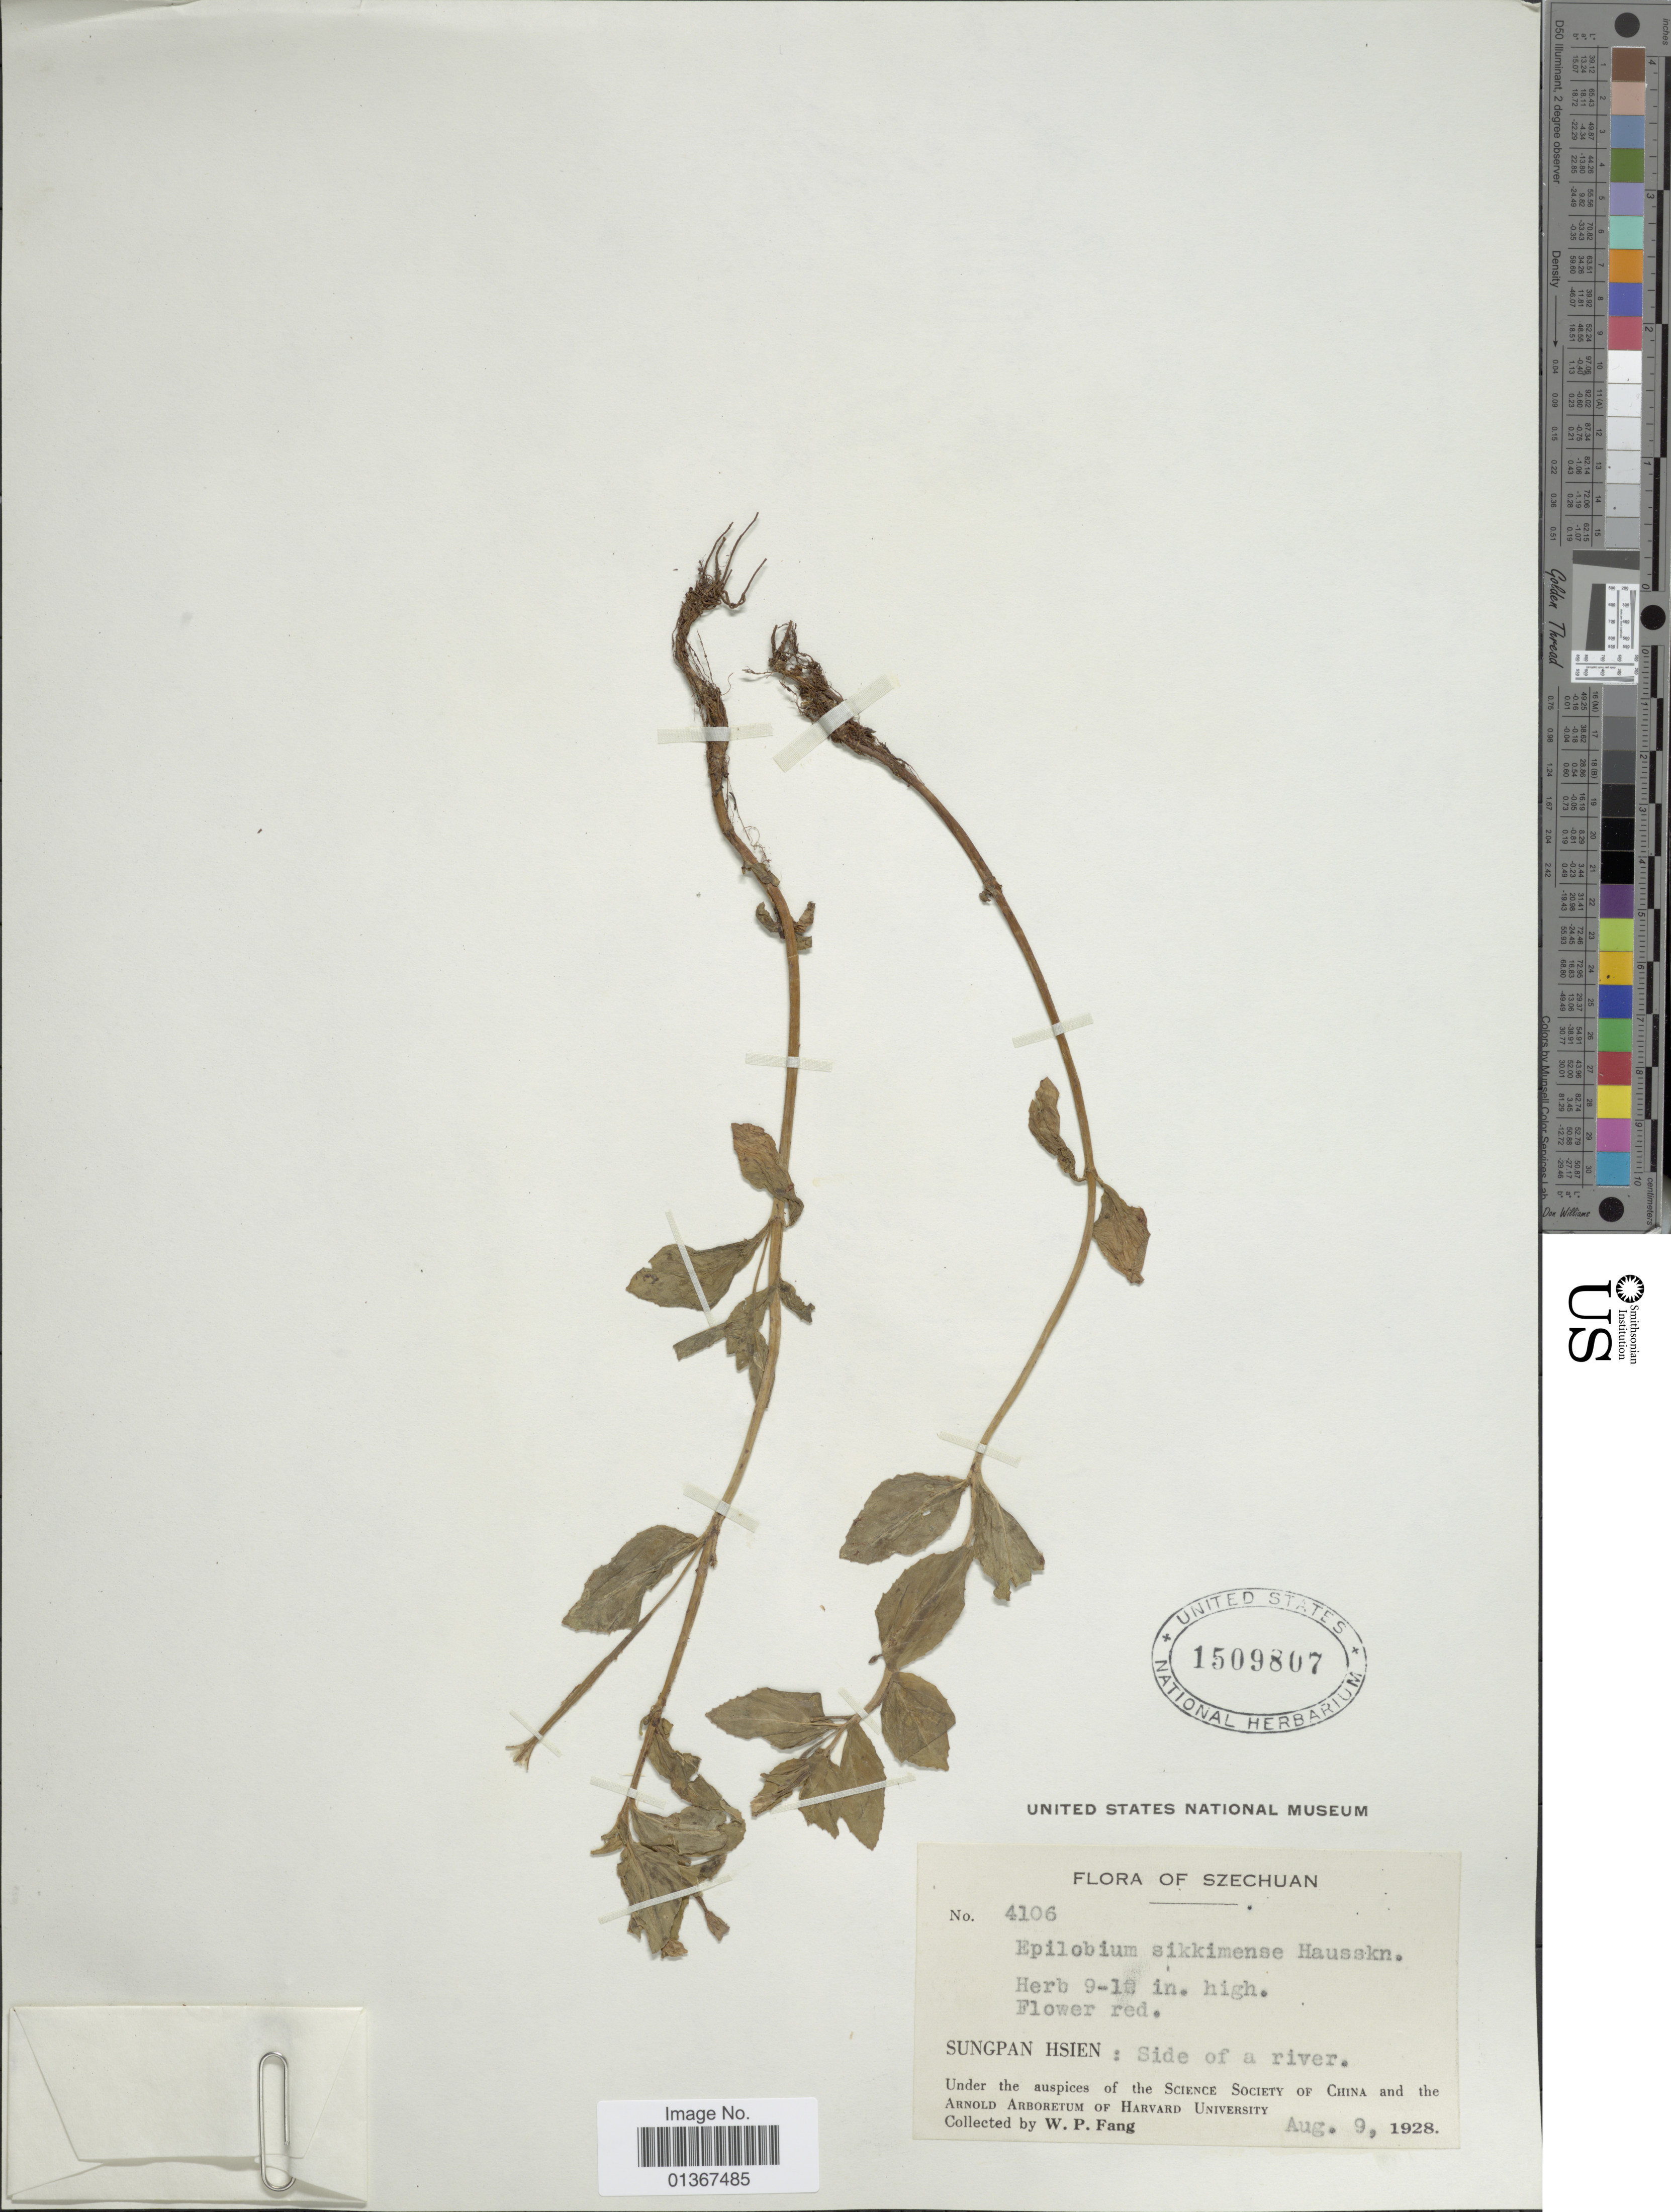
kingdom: Plantae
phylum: Tracheophyta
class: Magnoliopsida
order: Myrtales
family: Onagraceae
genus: Epilobium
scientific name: Epilobium sikkimense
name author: Hausskn.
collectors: W. P. Fang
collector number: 4106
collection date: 1928-08-09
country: China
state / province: Sichuan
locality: Szechuan. Sungpan Hsien: Side of a river.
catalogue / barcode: US 1509807